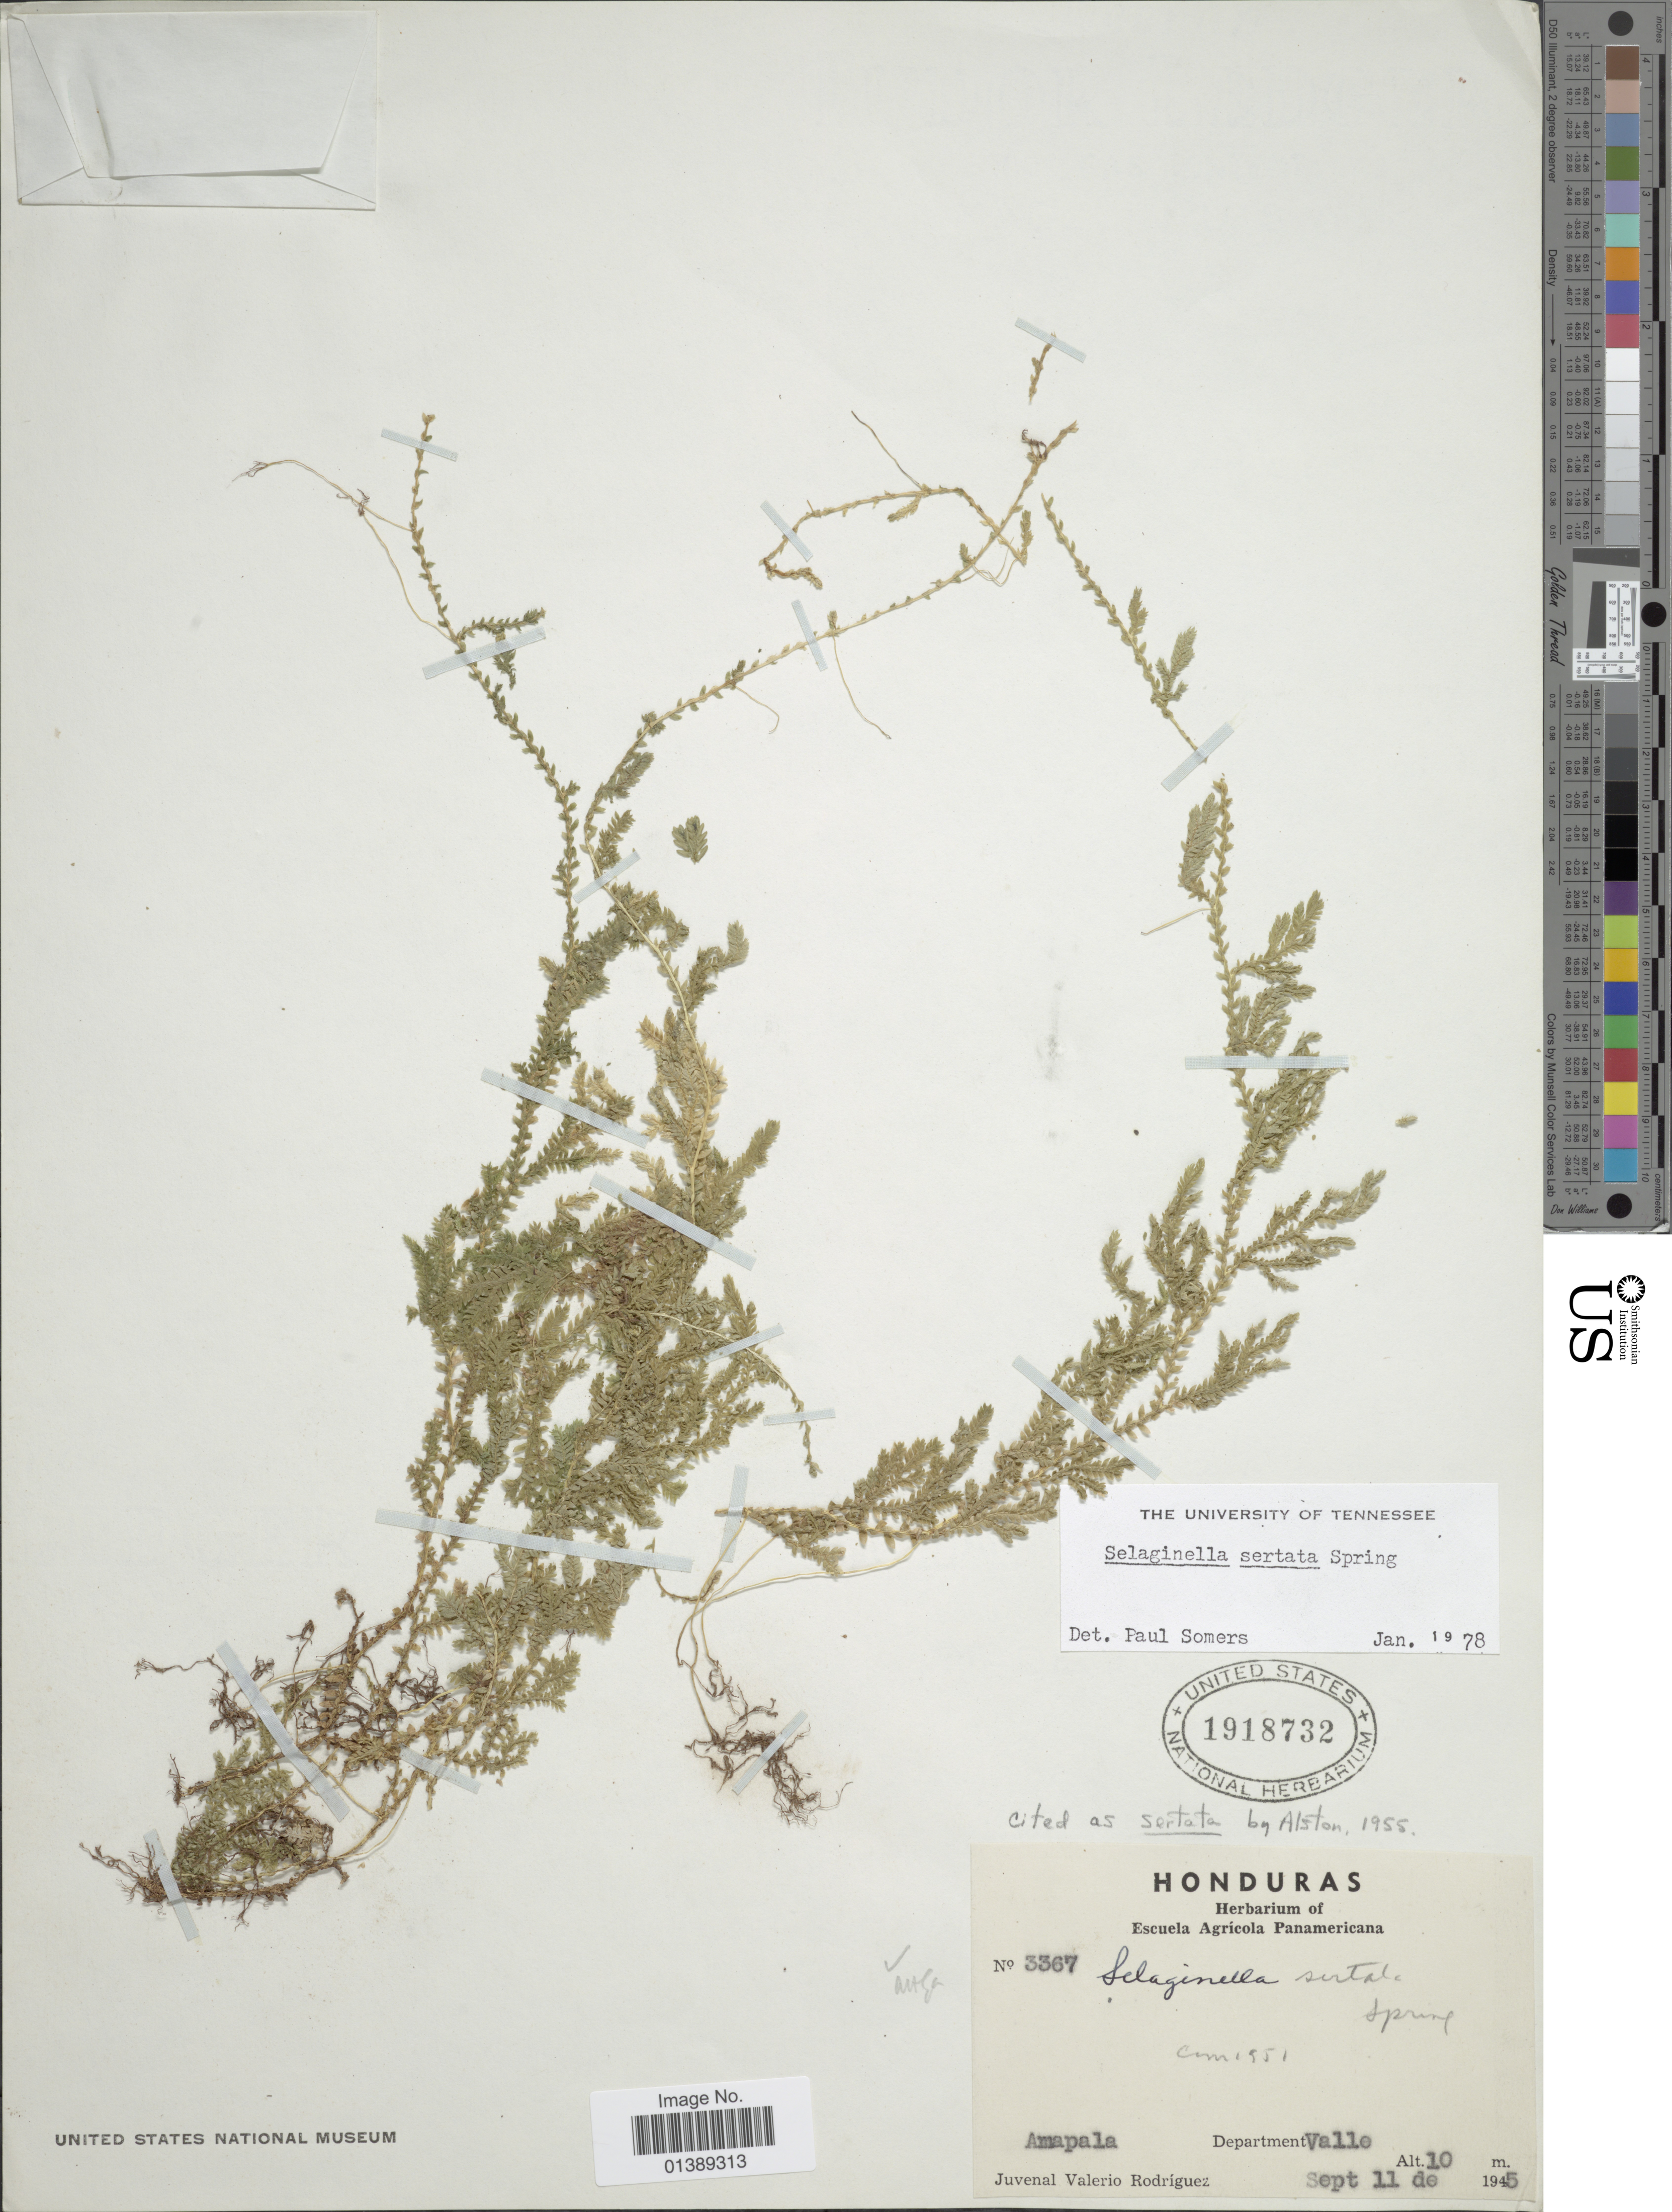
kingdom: Plantae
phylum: Tracheophyta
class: Lycopodiopsida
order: Selaginellales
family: Selaginellaceae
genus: Selaginella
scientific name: Selaginella sertata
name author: Spring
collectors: J. Rodriguez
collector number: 3367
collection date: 1945-09-11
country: Honduras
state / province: Valle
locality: Amapala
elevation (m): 10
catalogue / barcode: US 1918732